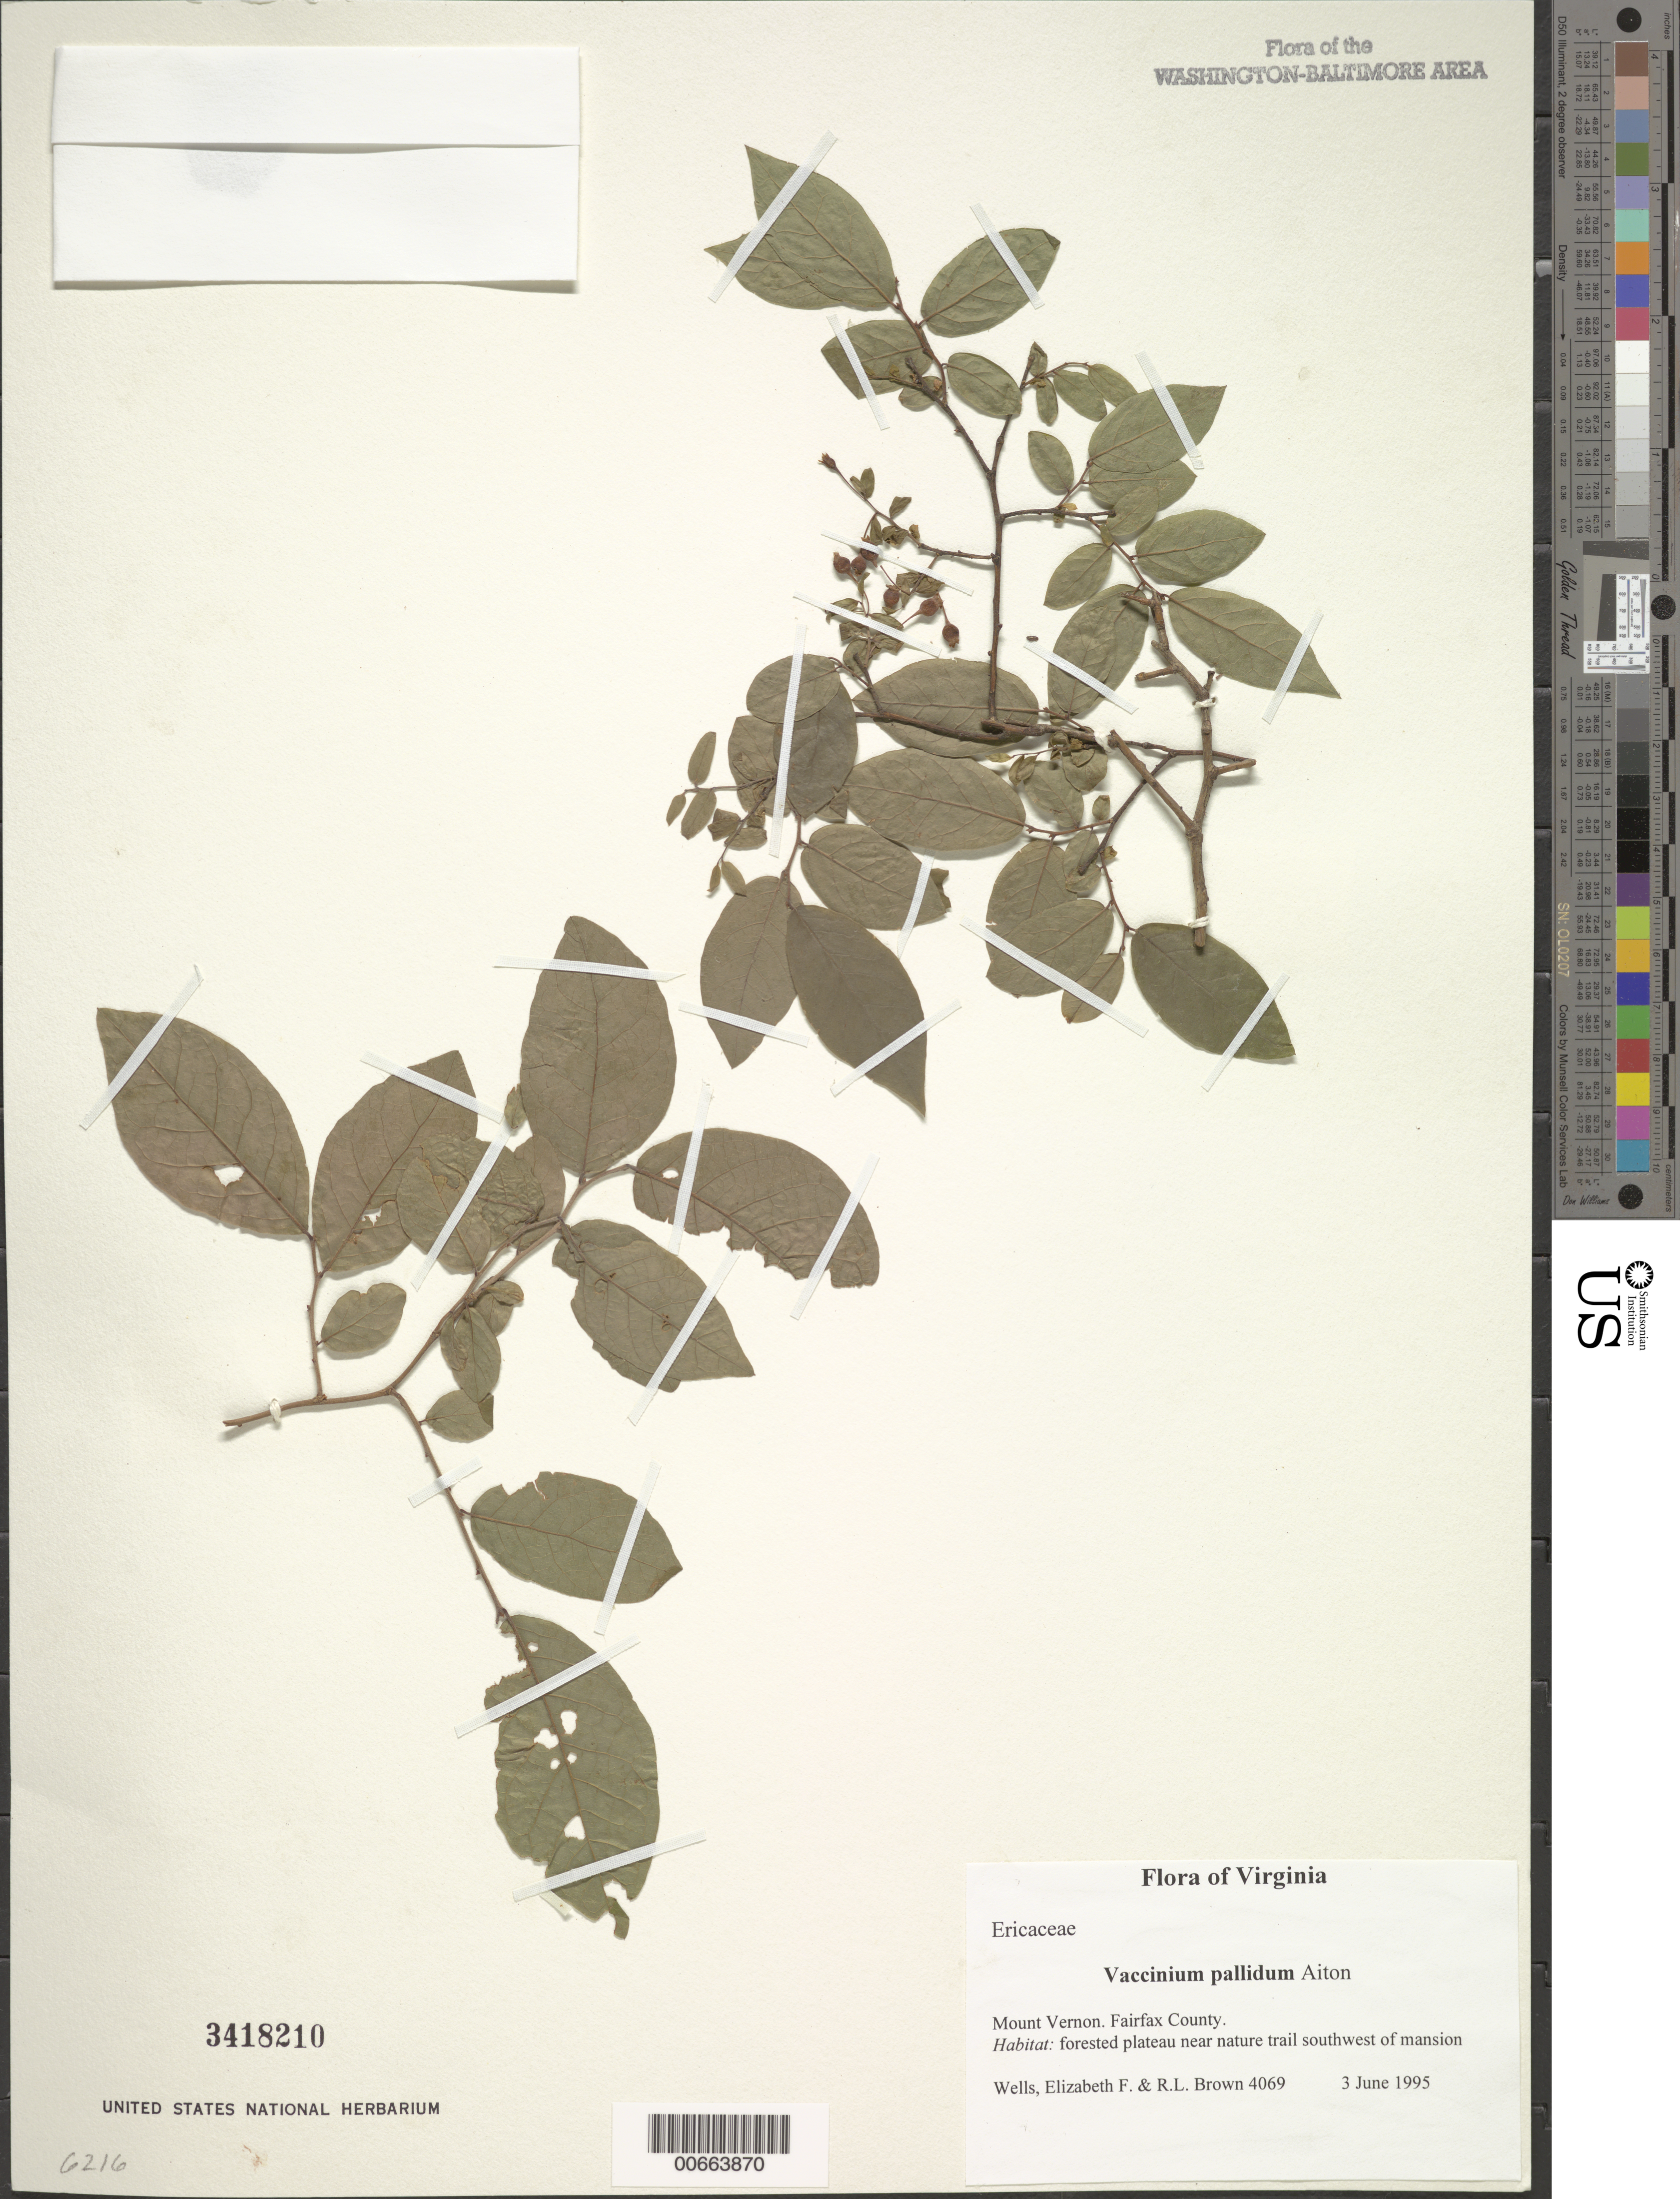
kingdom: Plantae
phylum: Tracheophyta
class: Magnoliopsida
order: Ericales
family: Ericaceae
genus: Vaccinium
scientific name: Vaccinium pallidum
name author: Aiton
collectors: E. F. Wells & R. L. Brown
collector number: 4069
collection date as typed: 03 Jun 1995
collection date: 1995-06-03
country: United States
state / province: Virginia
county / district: Fairfax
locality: Mount Vernon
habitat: forested plateau near nature trail southwest of mansion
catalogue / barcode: US 3418210